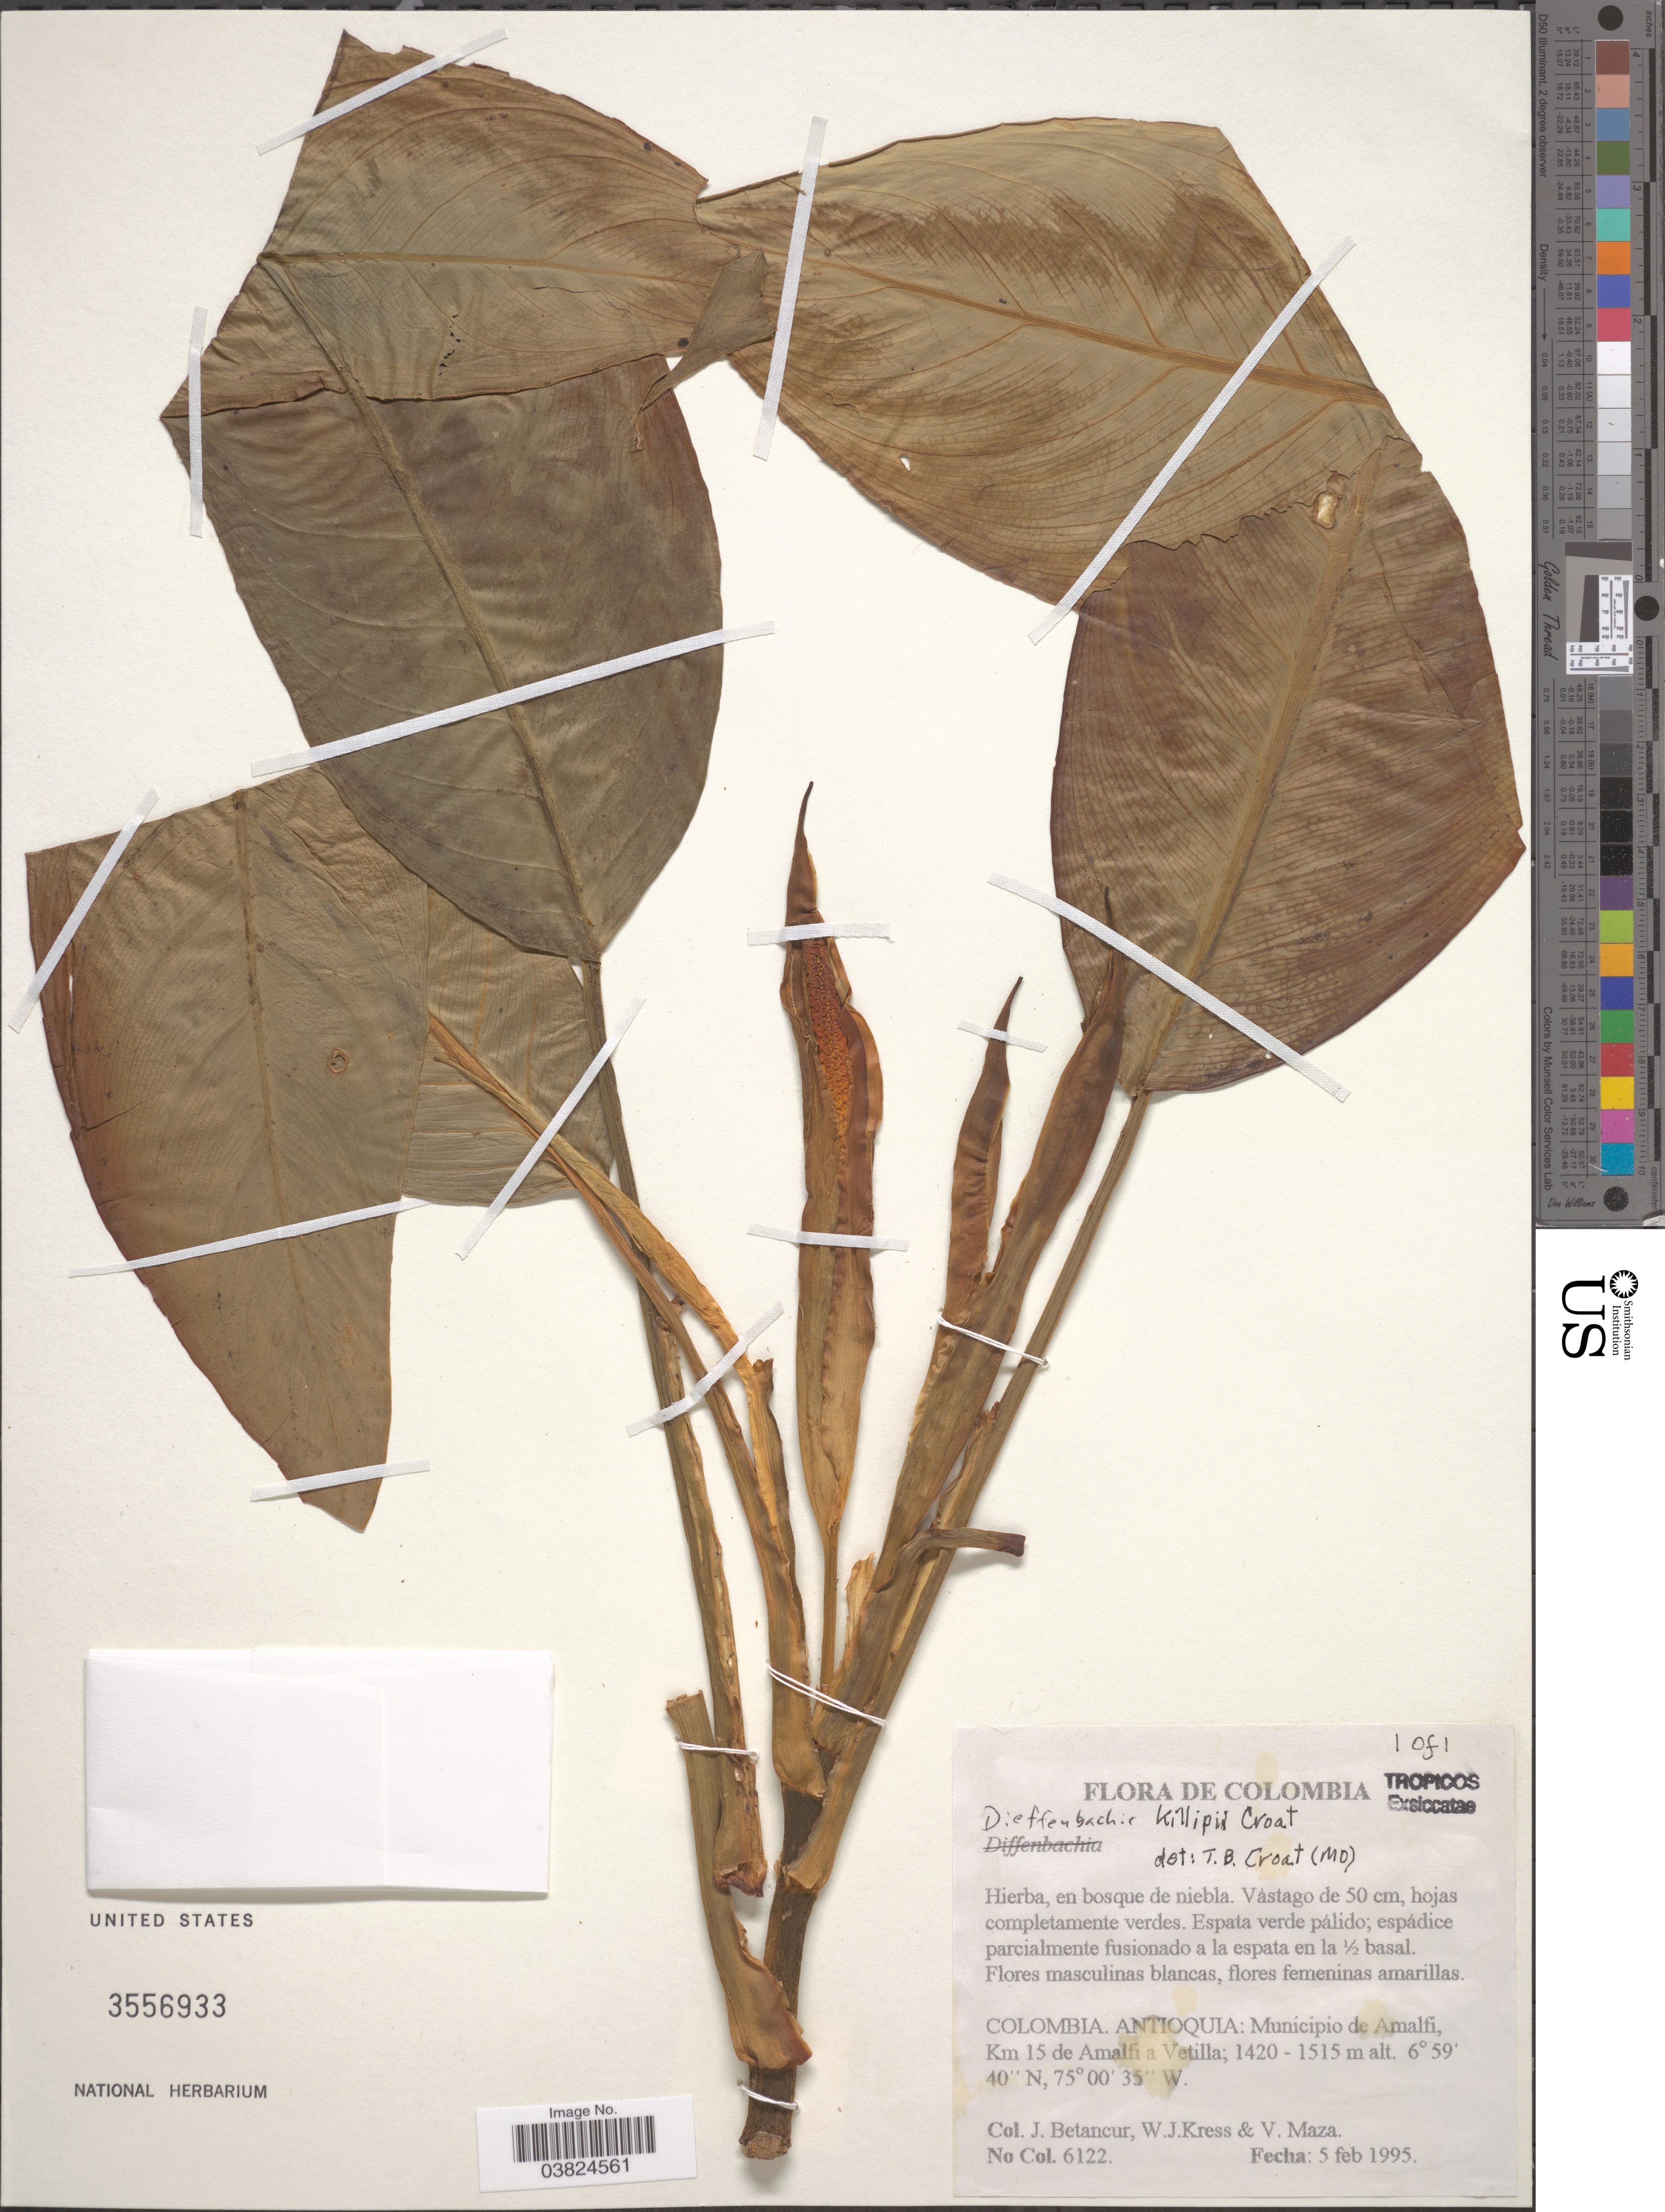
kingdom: Plantae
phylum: Tracheophyta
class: Liliopsida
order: Alismatales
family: Araceae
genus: Dieffenbachia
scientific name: Dieffenbachia killipii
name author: Croat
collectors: J. Betancur, W. J. Kress & V. Maza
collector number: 6122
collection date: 1995-02-05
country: Colombia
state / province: Antioquia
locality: Municipio de Amalfi, Km 15 de Amalfi a Vetilla.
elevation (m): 1420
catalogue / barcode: US 3556933